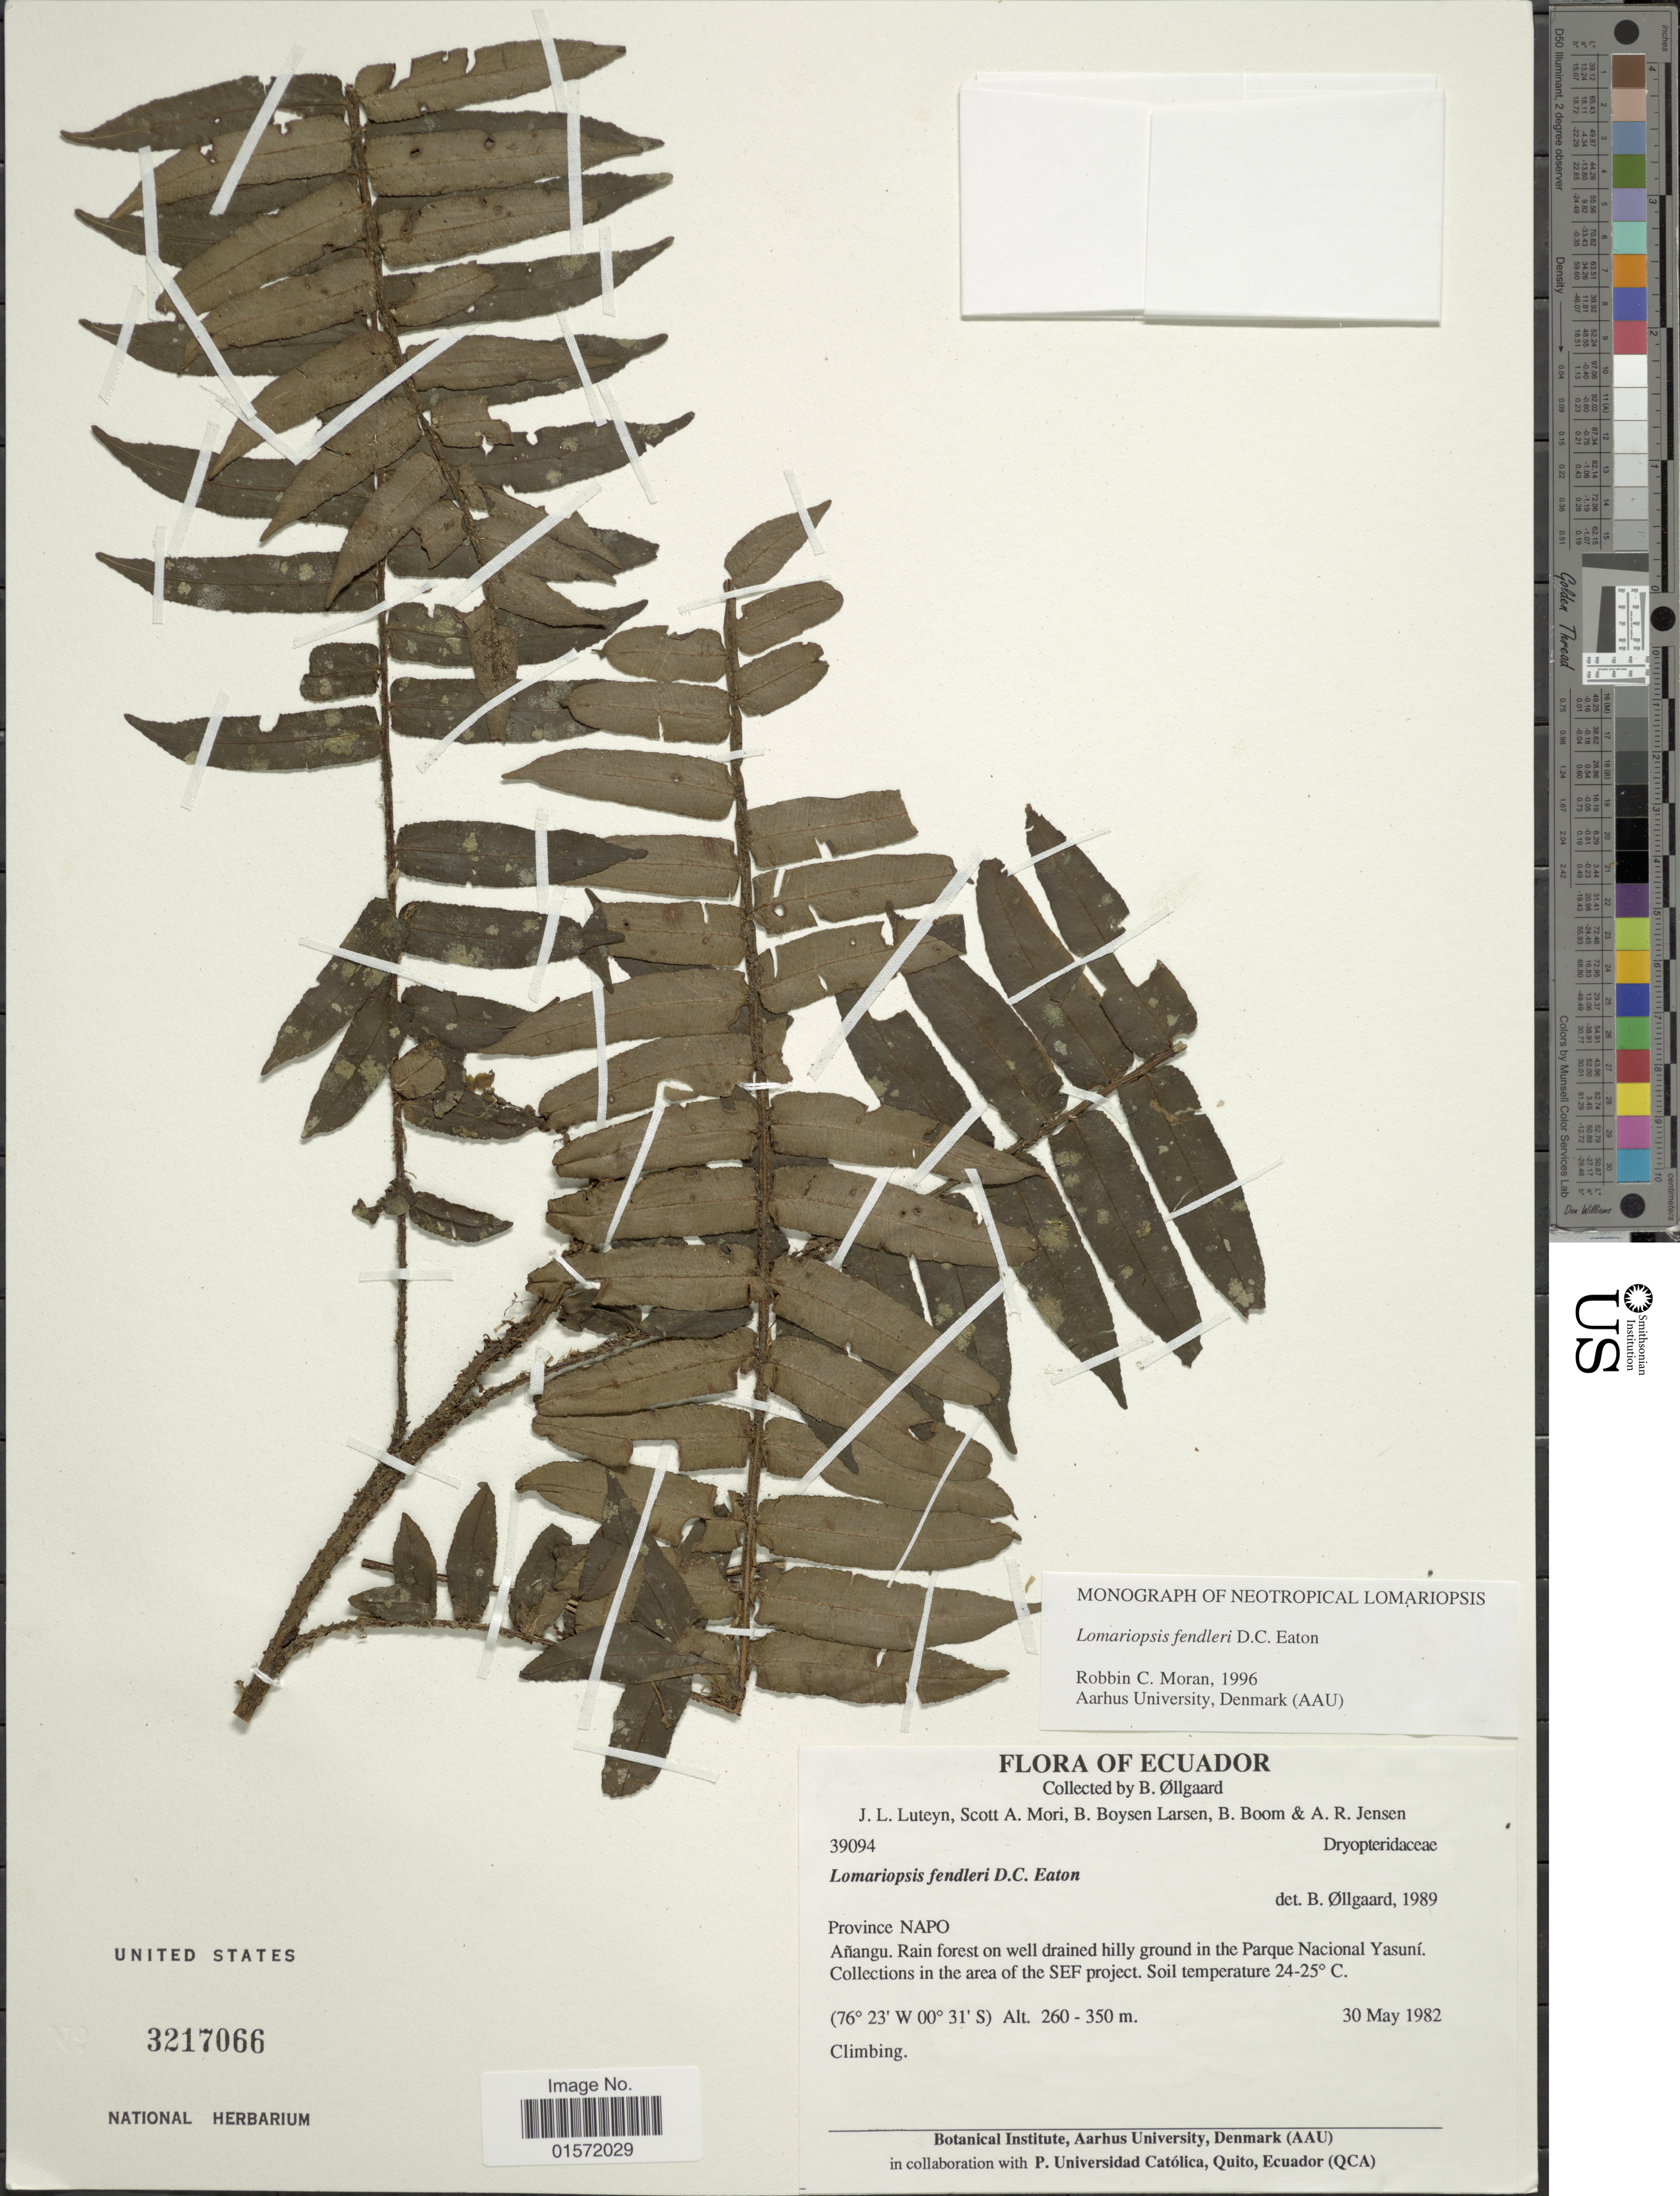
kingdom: Plantae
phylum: Tracheophyta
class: Polypodiopsida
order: Polypodiales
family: Lomariopsidaceae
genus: Lomariopsis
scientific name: Lomariopsis fendleri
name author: D.C. Eaton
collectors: B. Øllgaard, J. L. Luteyn, S. Mori, B. Boysen Larsen & et al.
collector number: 39094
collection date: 1982-05-30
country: Ecuador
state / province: Napo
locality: Añangu. Rain forest on well drained hilly ground in the Parque Nacional Yasuní, collections in the area of the SEF project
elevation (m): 260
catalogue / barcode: US 3217066